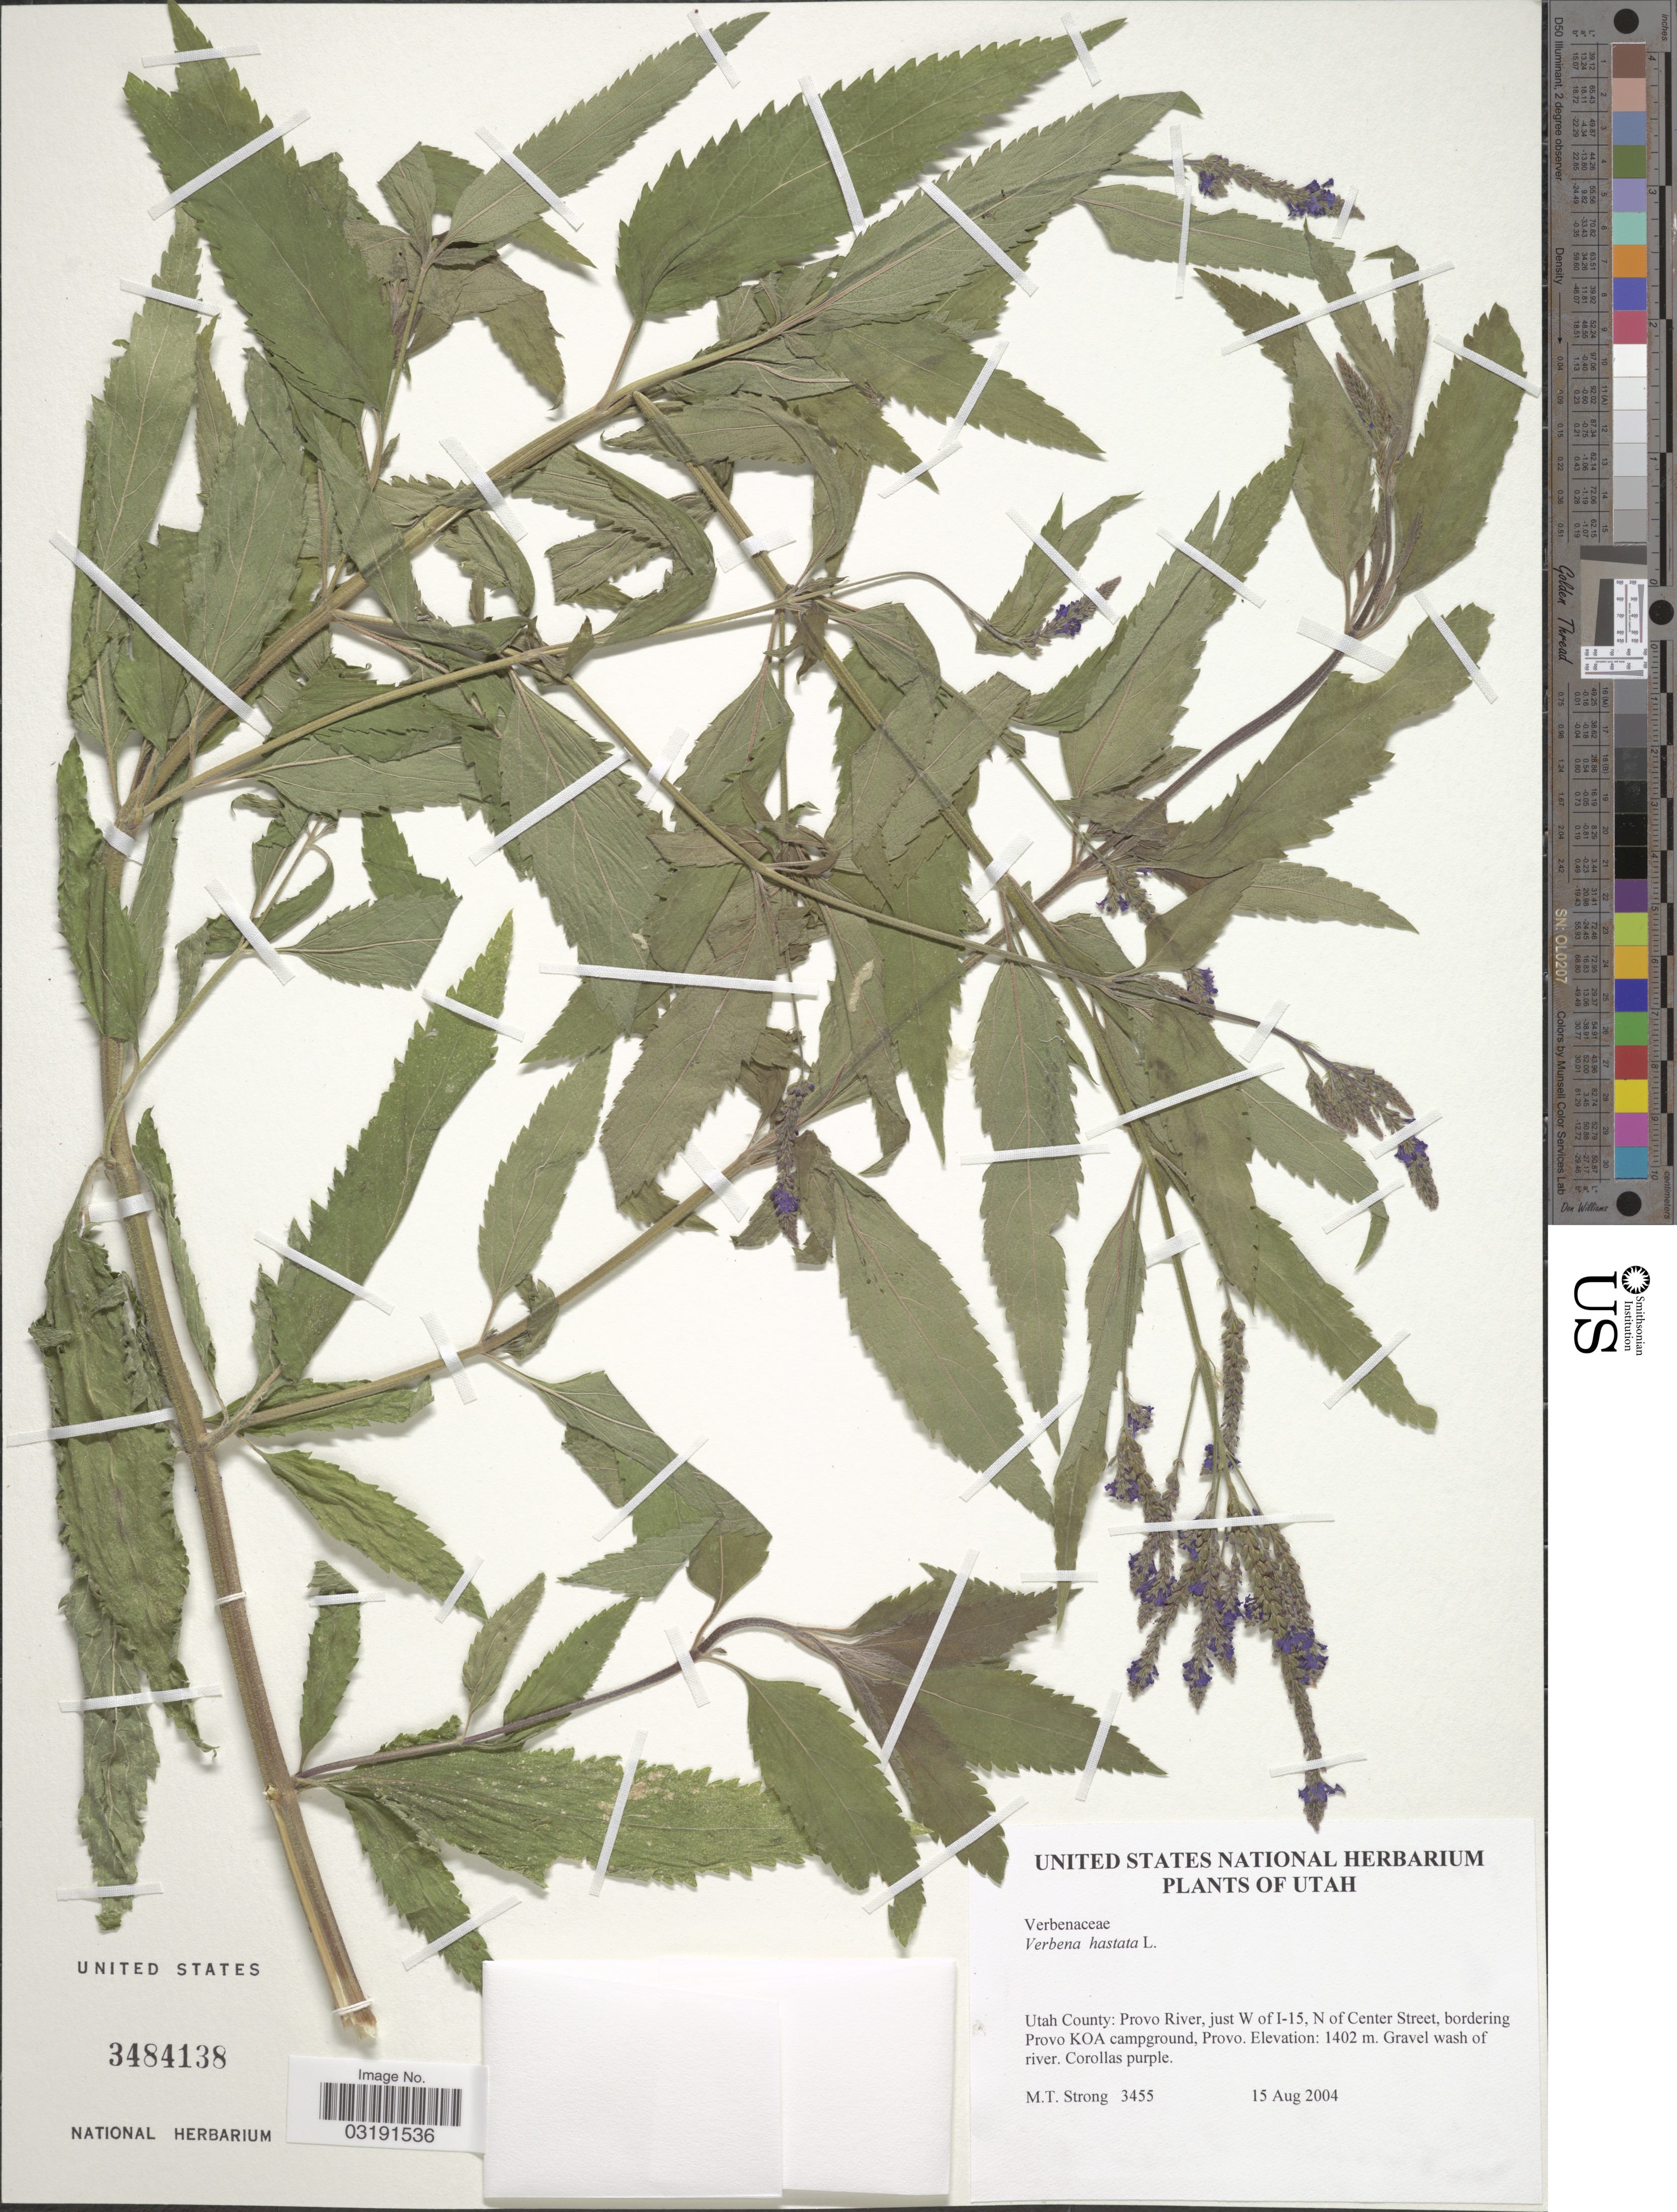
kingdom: Plantae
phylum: Tracheophyta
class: Magnoliopsida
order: Lamiales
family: Verbenaceae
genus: Verbena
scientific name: Verbena hastata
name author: L.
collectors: M. T. Strong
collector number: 3455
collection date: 2004-08-15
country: United States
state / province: Utah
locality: Utah County: Provo River, just W of I-15, N of Center Street, bordering Provo KOA campground, Provo.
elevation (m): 1402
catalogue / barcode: US 3484138